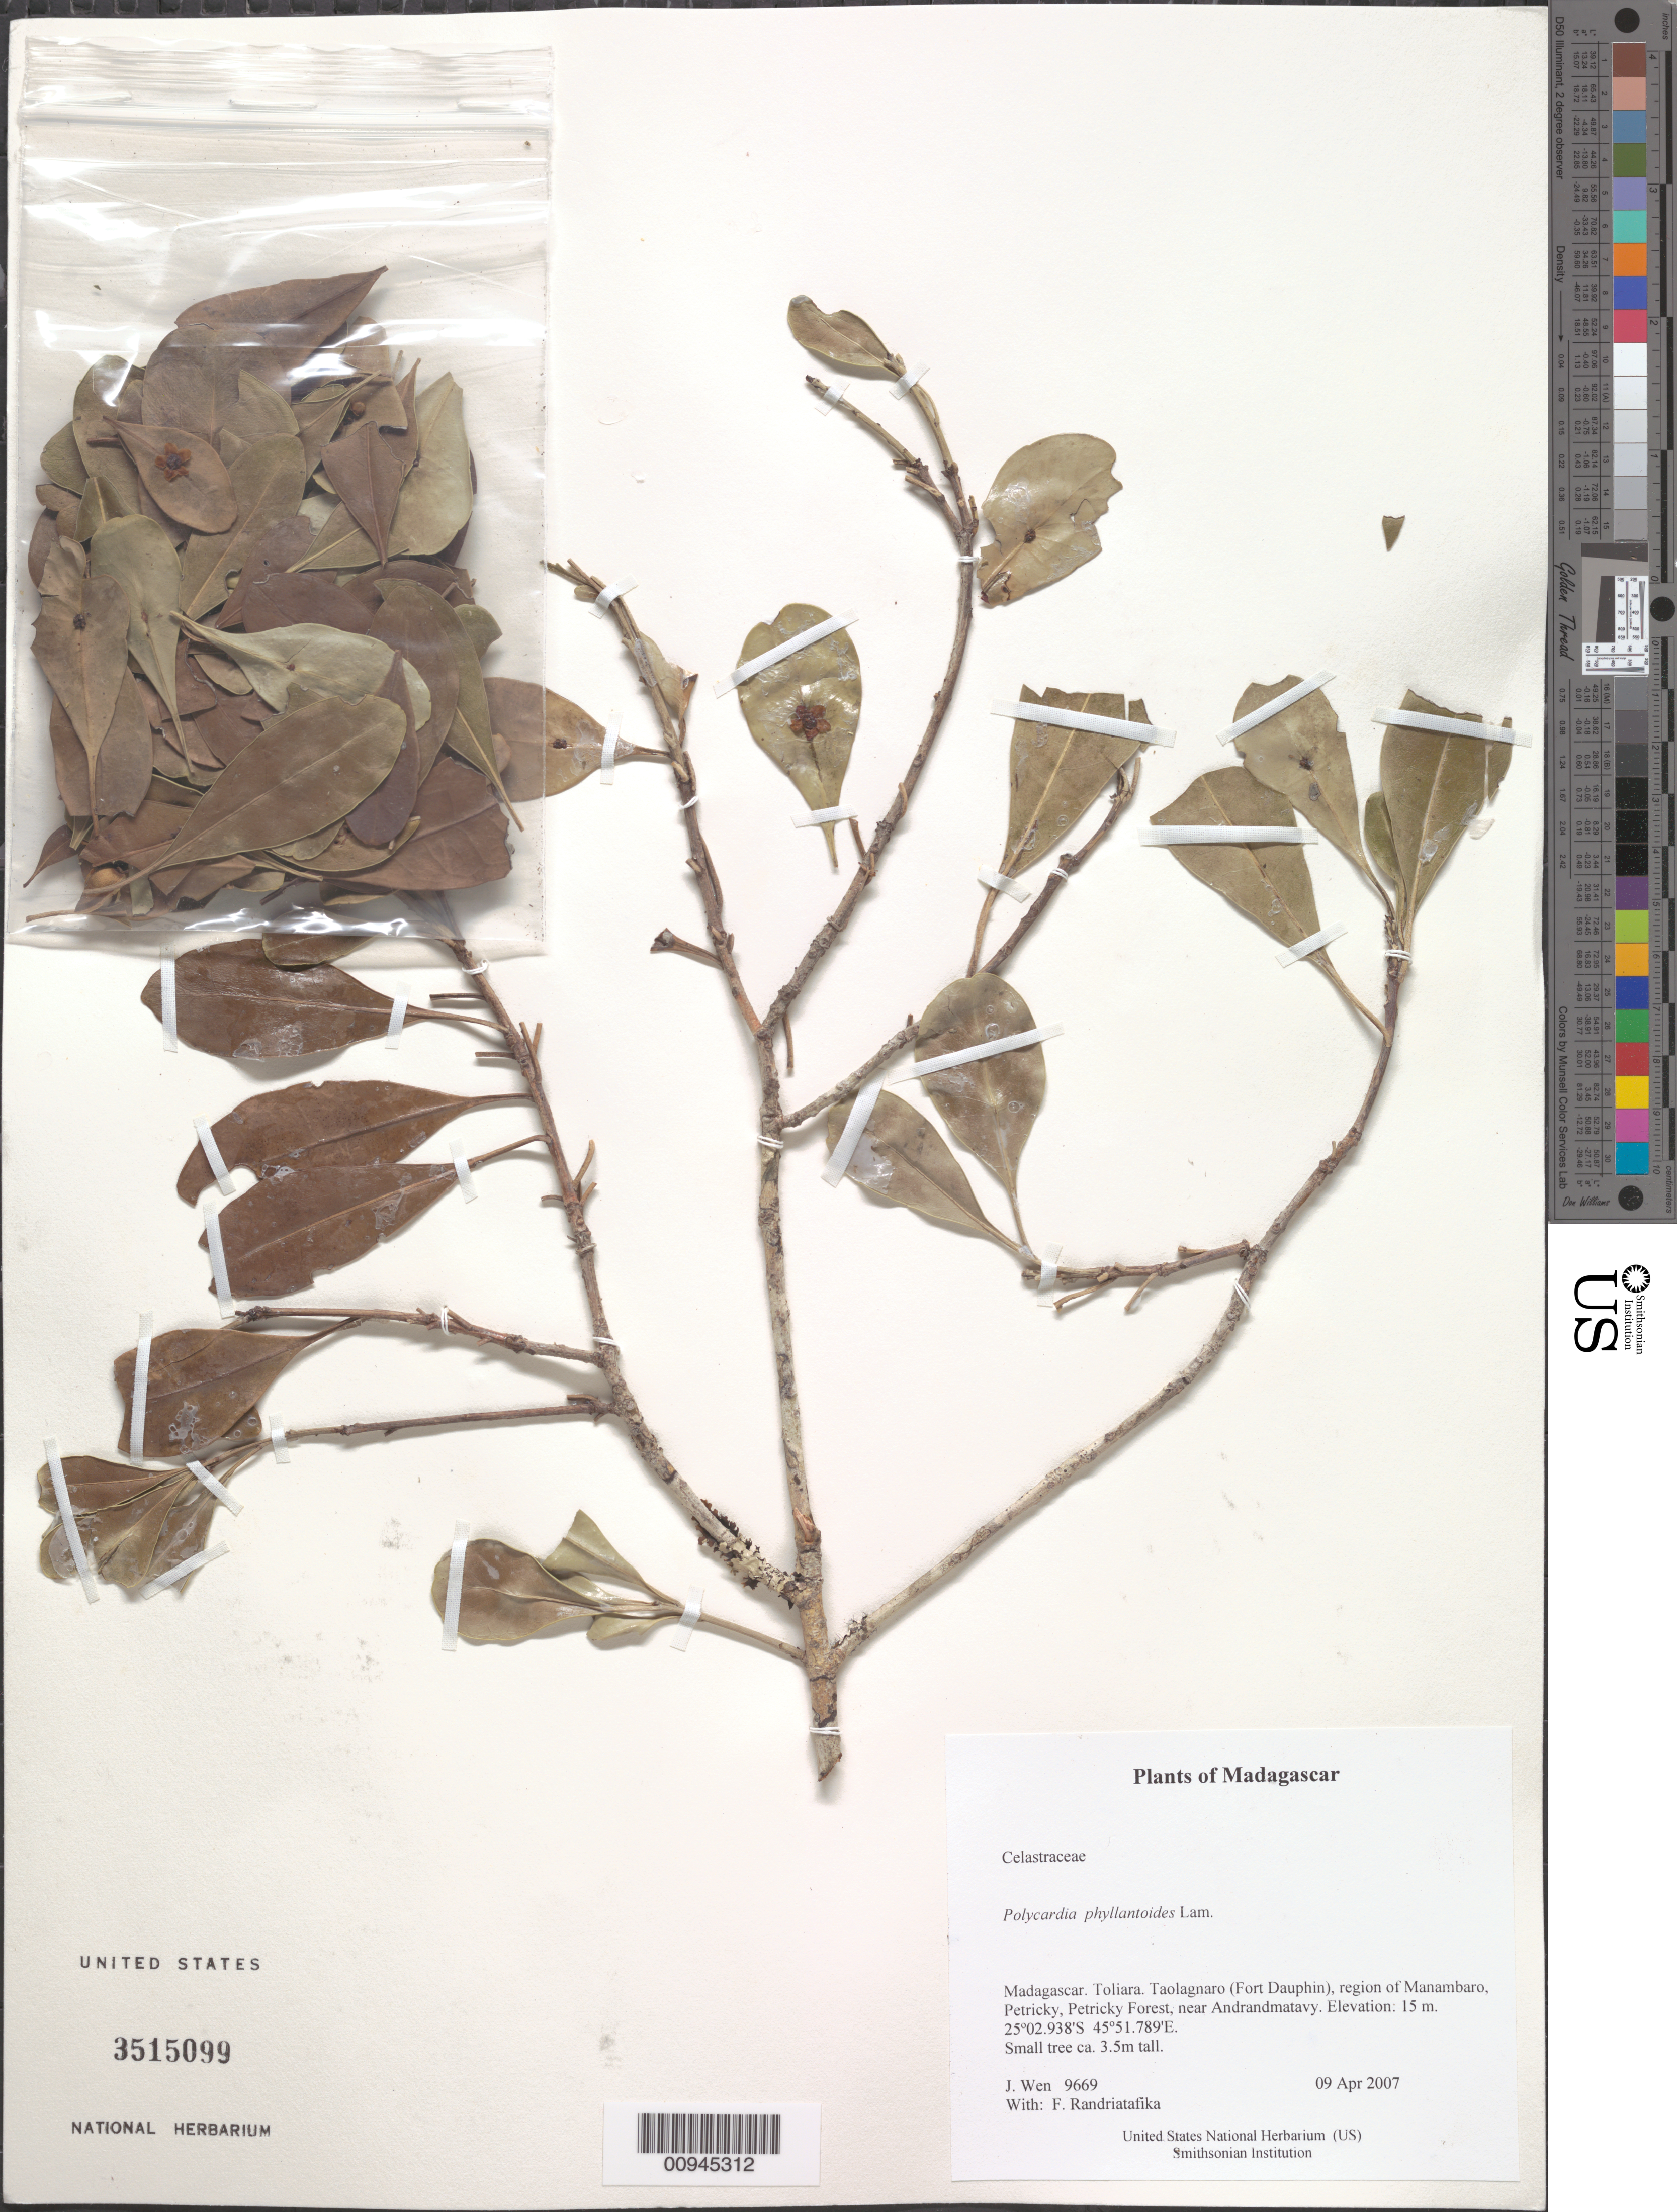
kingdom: Plantae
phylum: Tracheophyta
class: Magnoliopsida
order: Celastrales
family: Celastraceae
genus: Polycardia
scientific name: Polycardia phyllantoides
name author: Lam.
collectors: J. Wen & F. Randriatafika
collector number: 9669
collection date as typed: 09 Apr 2007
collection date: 2007-04-09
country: Madagascar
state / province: Anosy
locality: Taolagnaro (Fort Dauphin), region of Manambaro, Petricky, Petricky Forest, near Andrandmatavy.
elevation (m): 15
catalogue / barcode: US 3515099